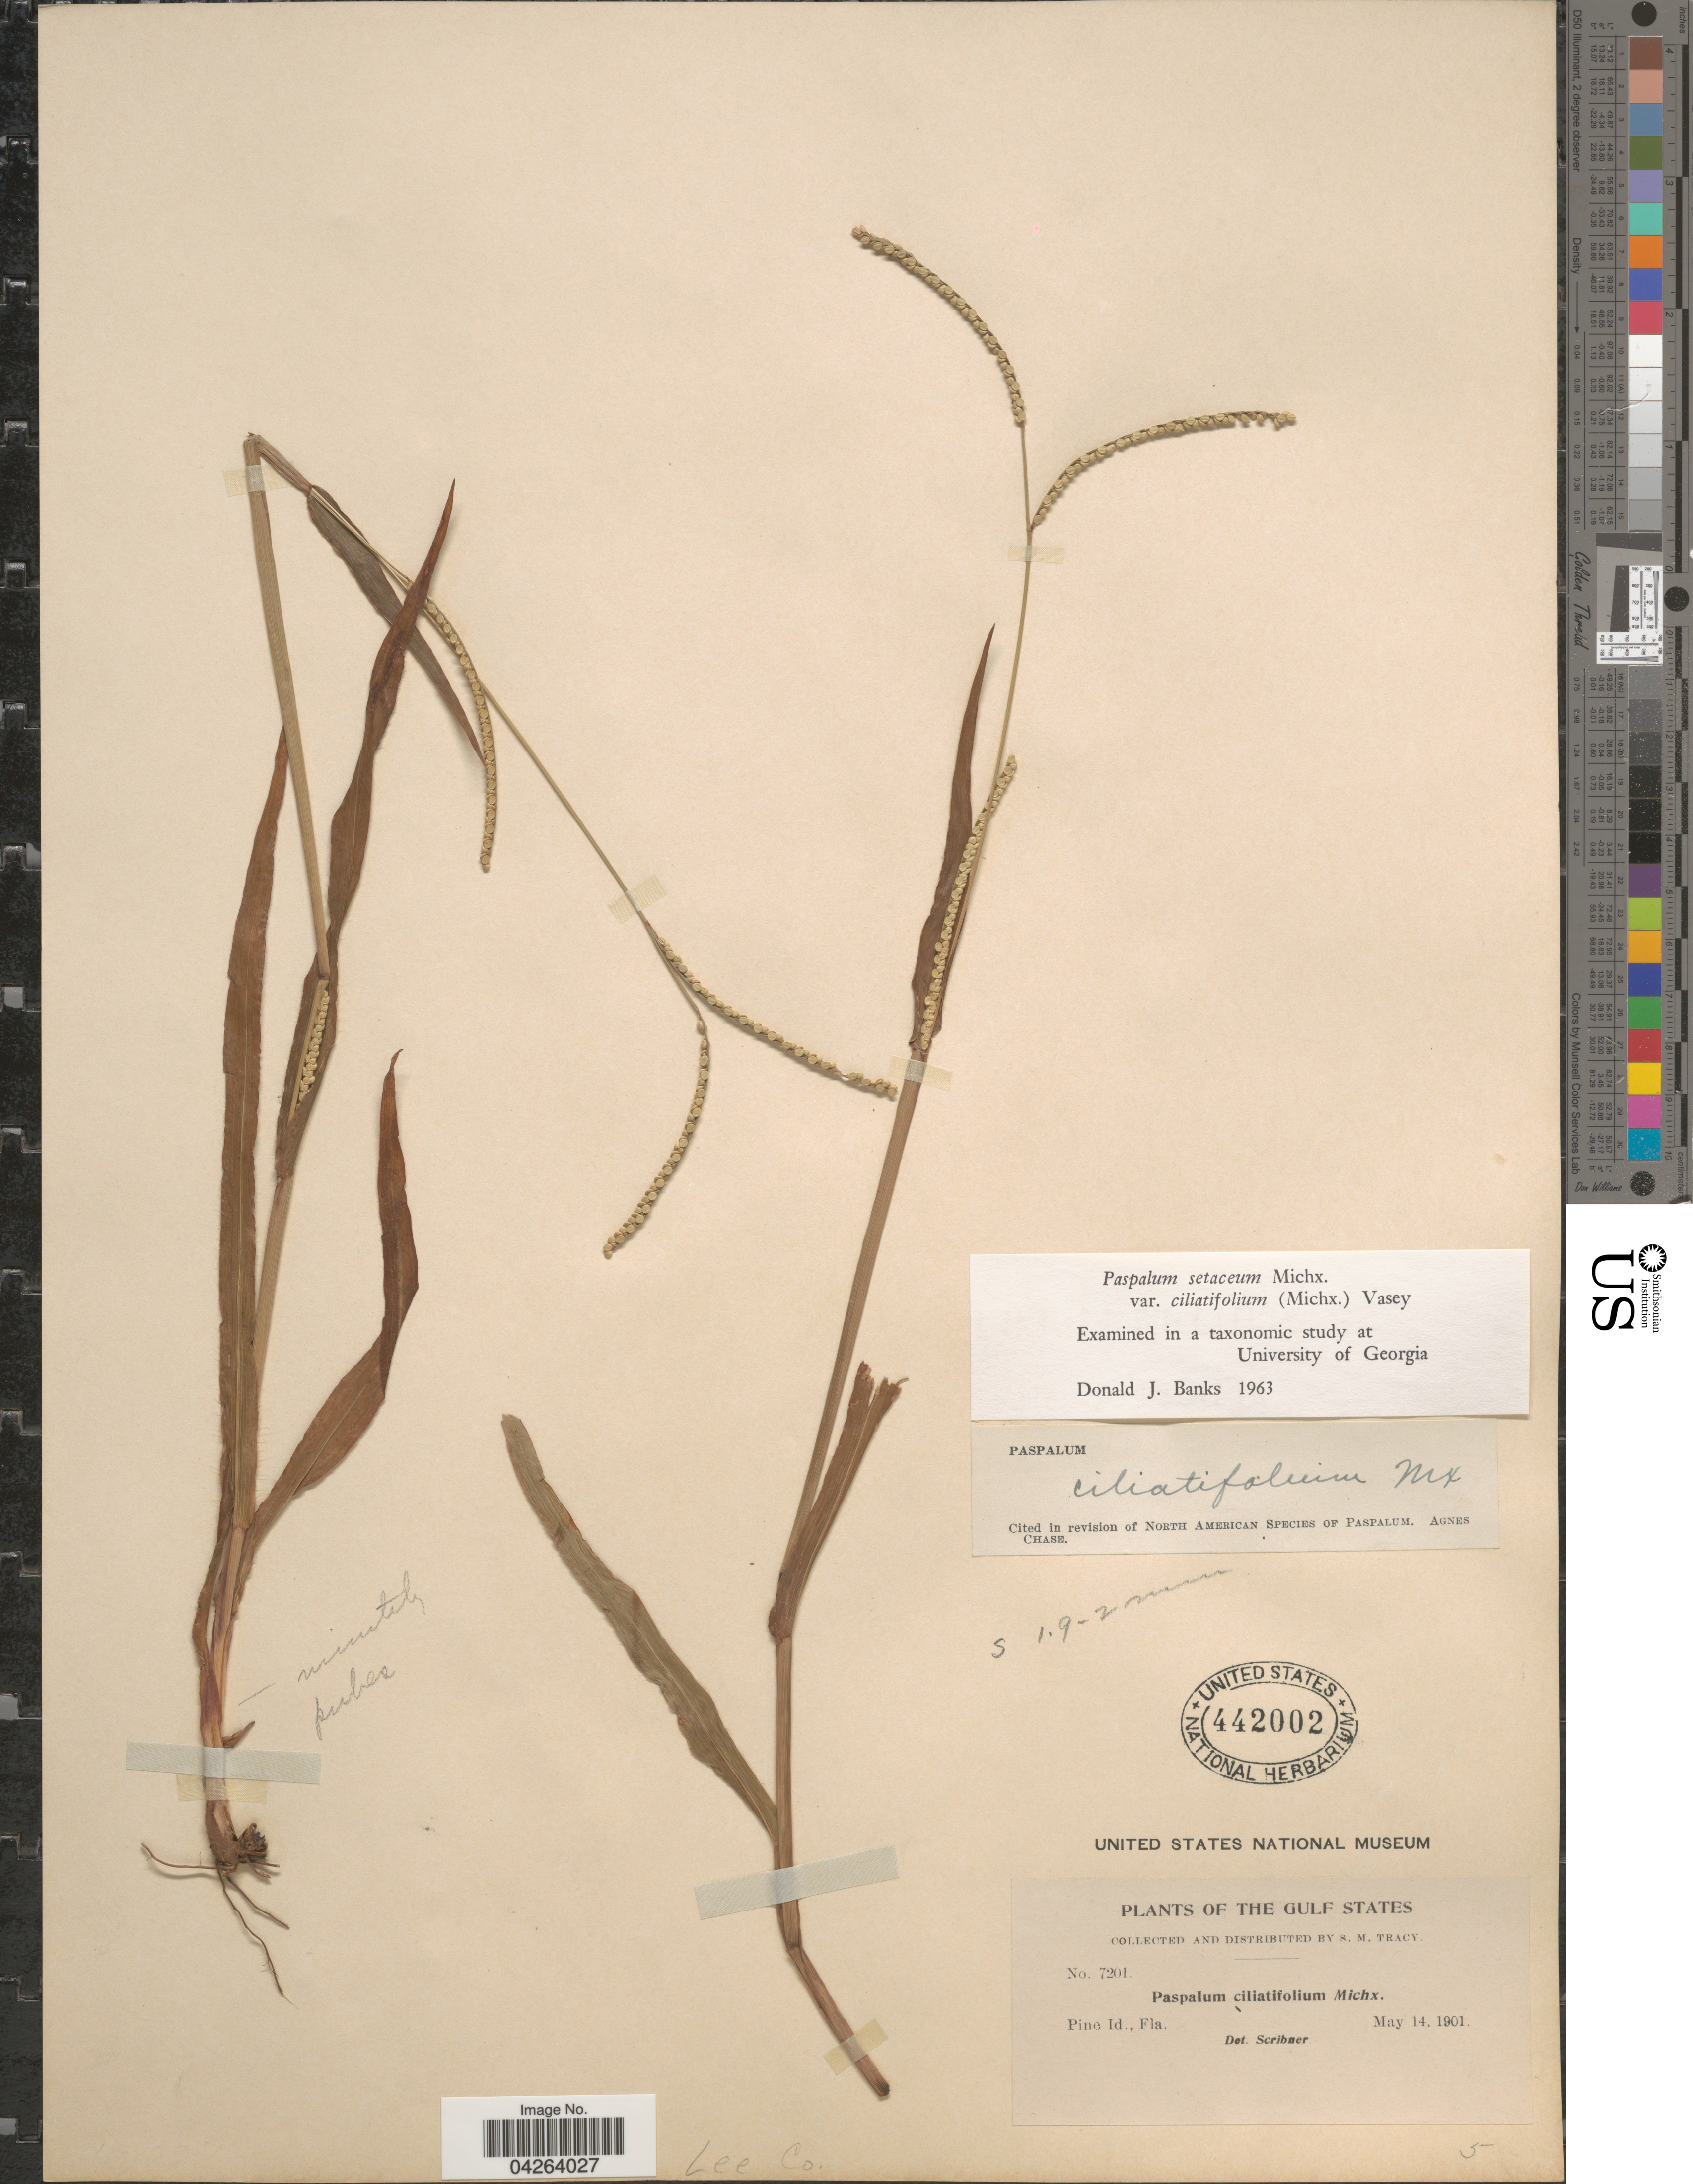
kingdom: Plantae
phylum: Tracheophyta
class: Liliopsida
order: Poales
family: Poaceae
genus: Paspalum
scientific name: Paspalum setaceum var. ciliatifolium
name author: (Michx.) Vasey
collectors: S. M. Tracy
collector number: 7201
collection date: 1901-05-14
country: United States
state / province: Florida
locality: The Gulf States. Pine Id. Lee Co.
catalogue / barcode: US 442002